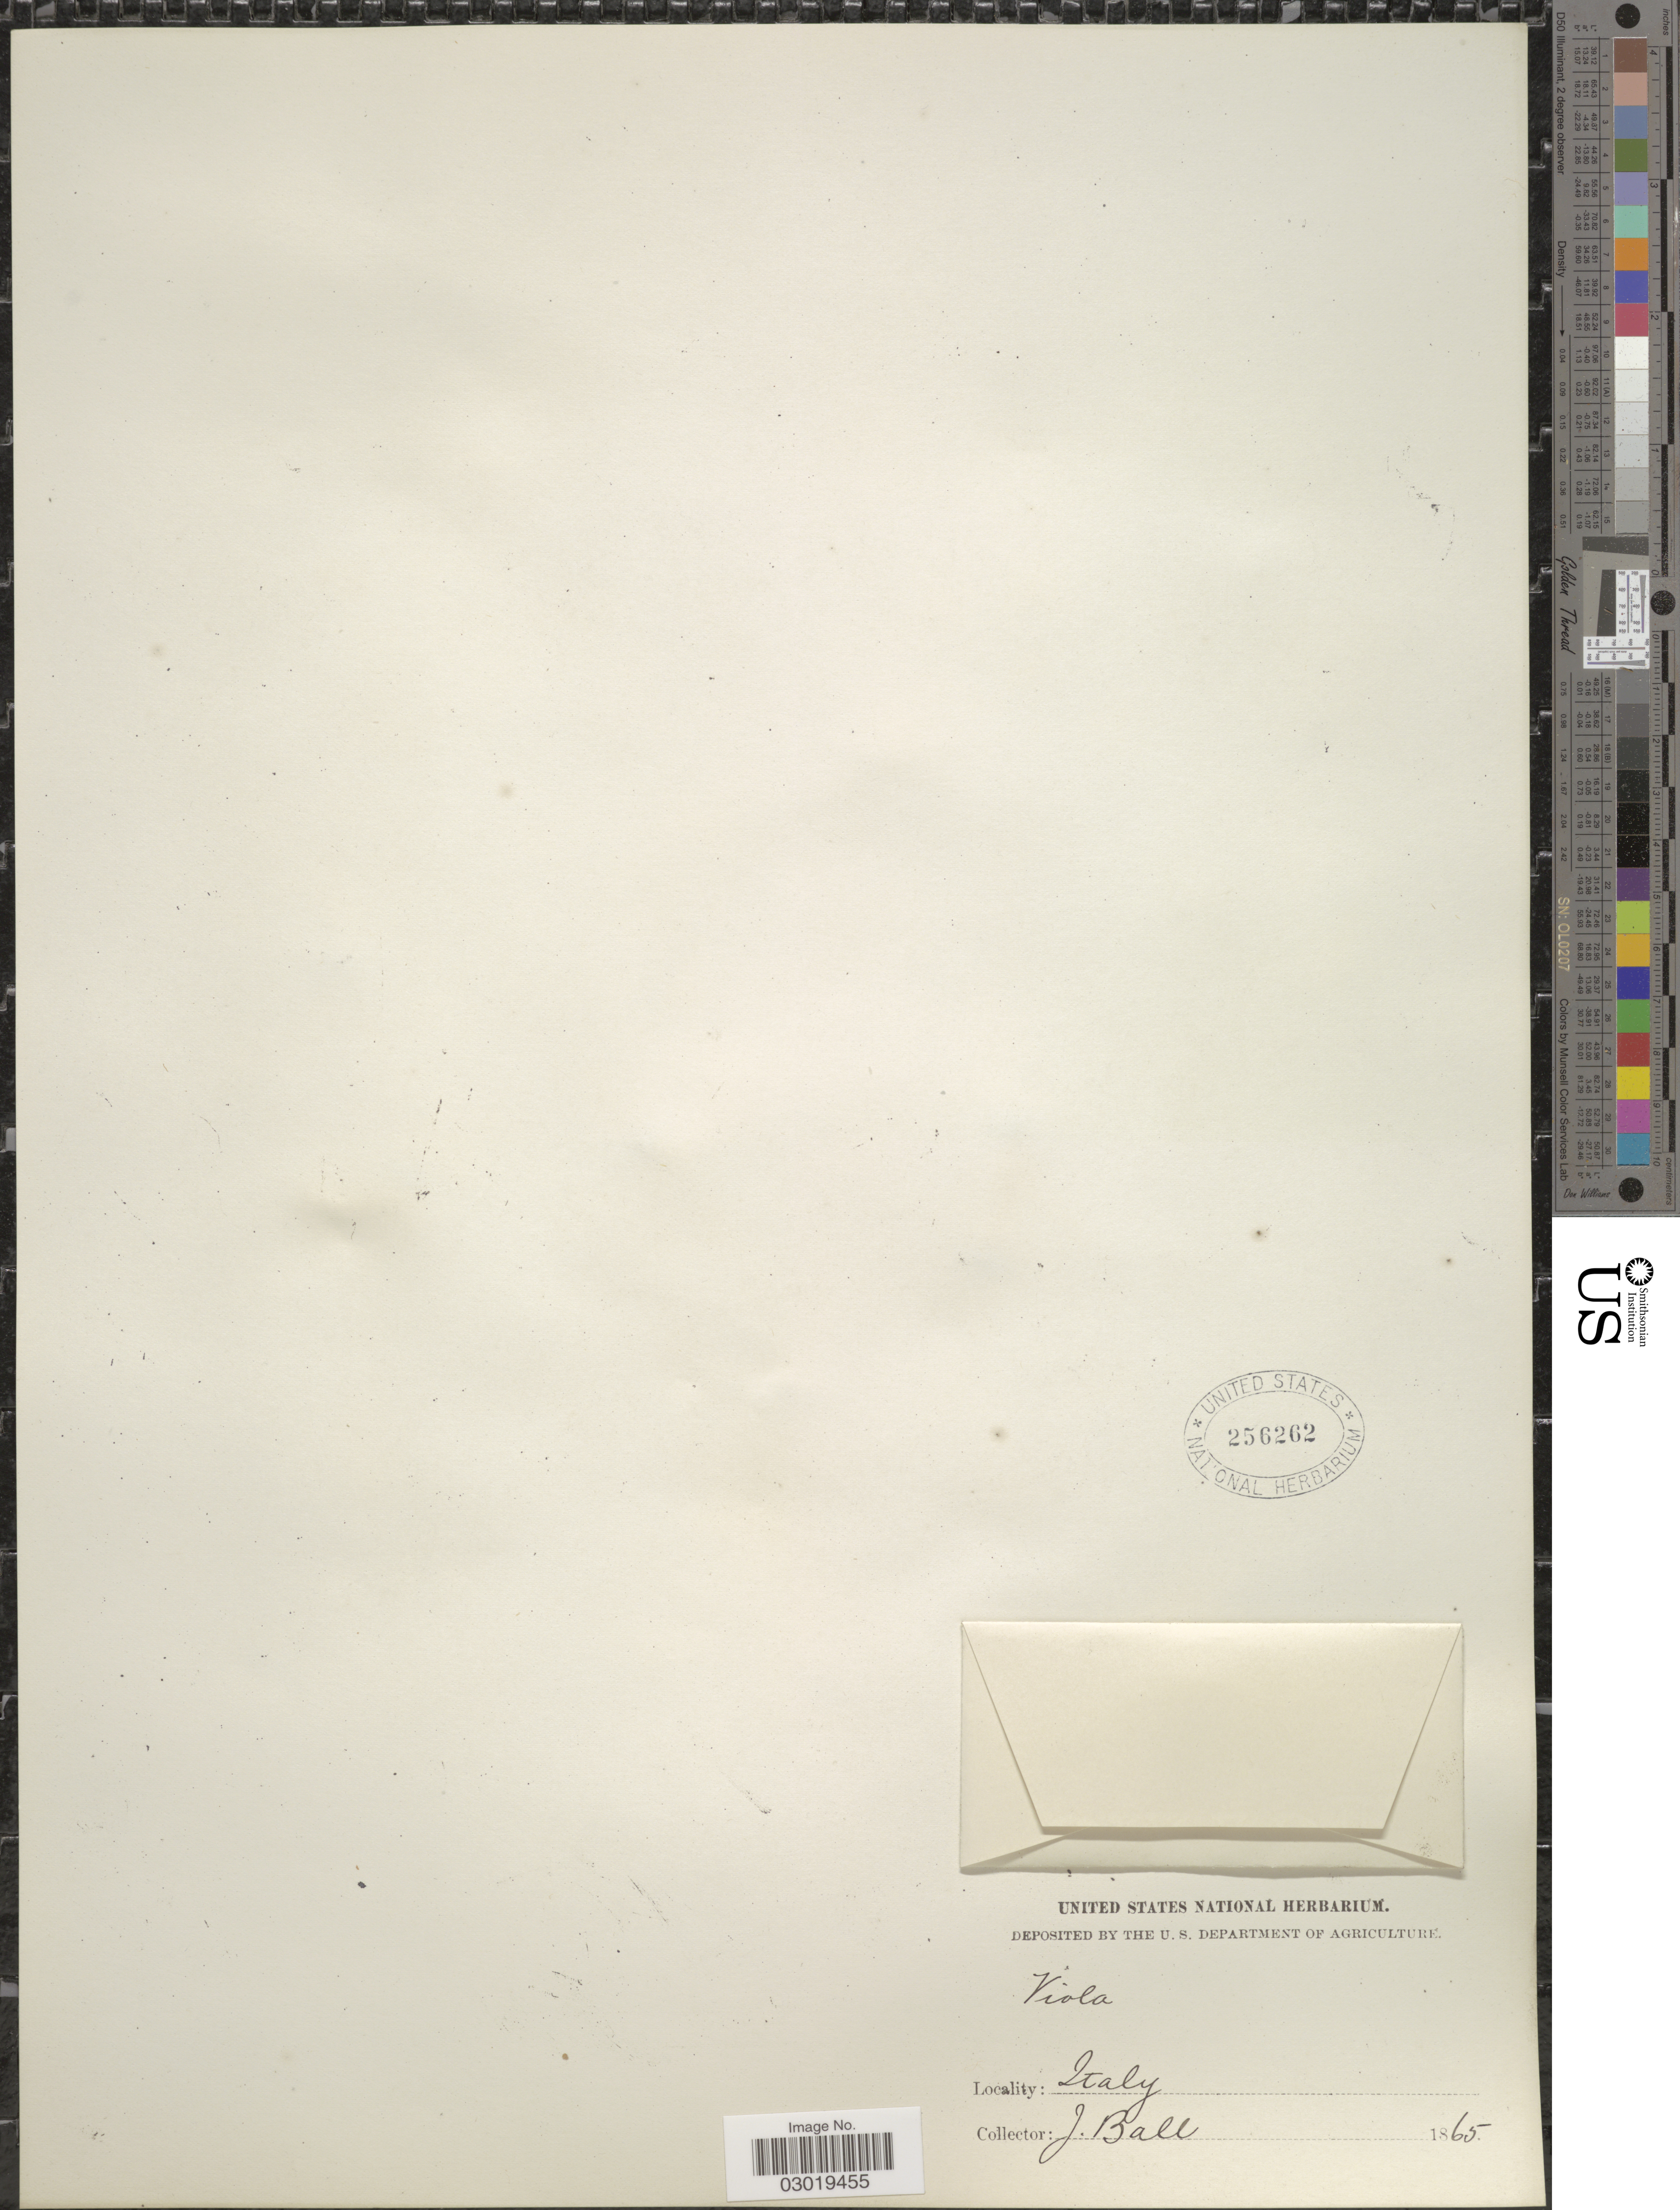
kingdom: Plantae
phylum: Tracheophyta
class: Magnoliopsida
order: Malpighiales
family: Violaceae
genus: Viola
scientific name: Viola sp.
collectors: J. Ball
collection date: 1865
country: Italy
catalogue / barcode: US 256262